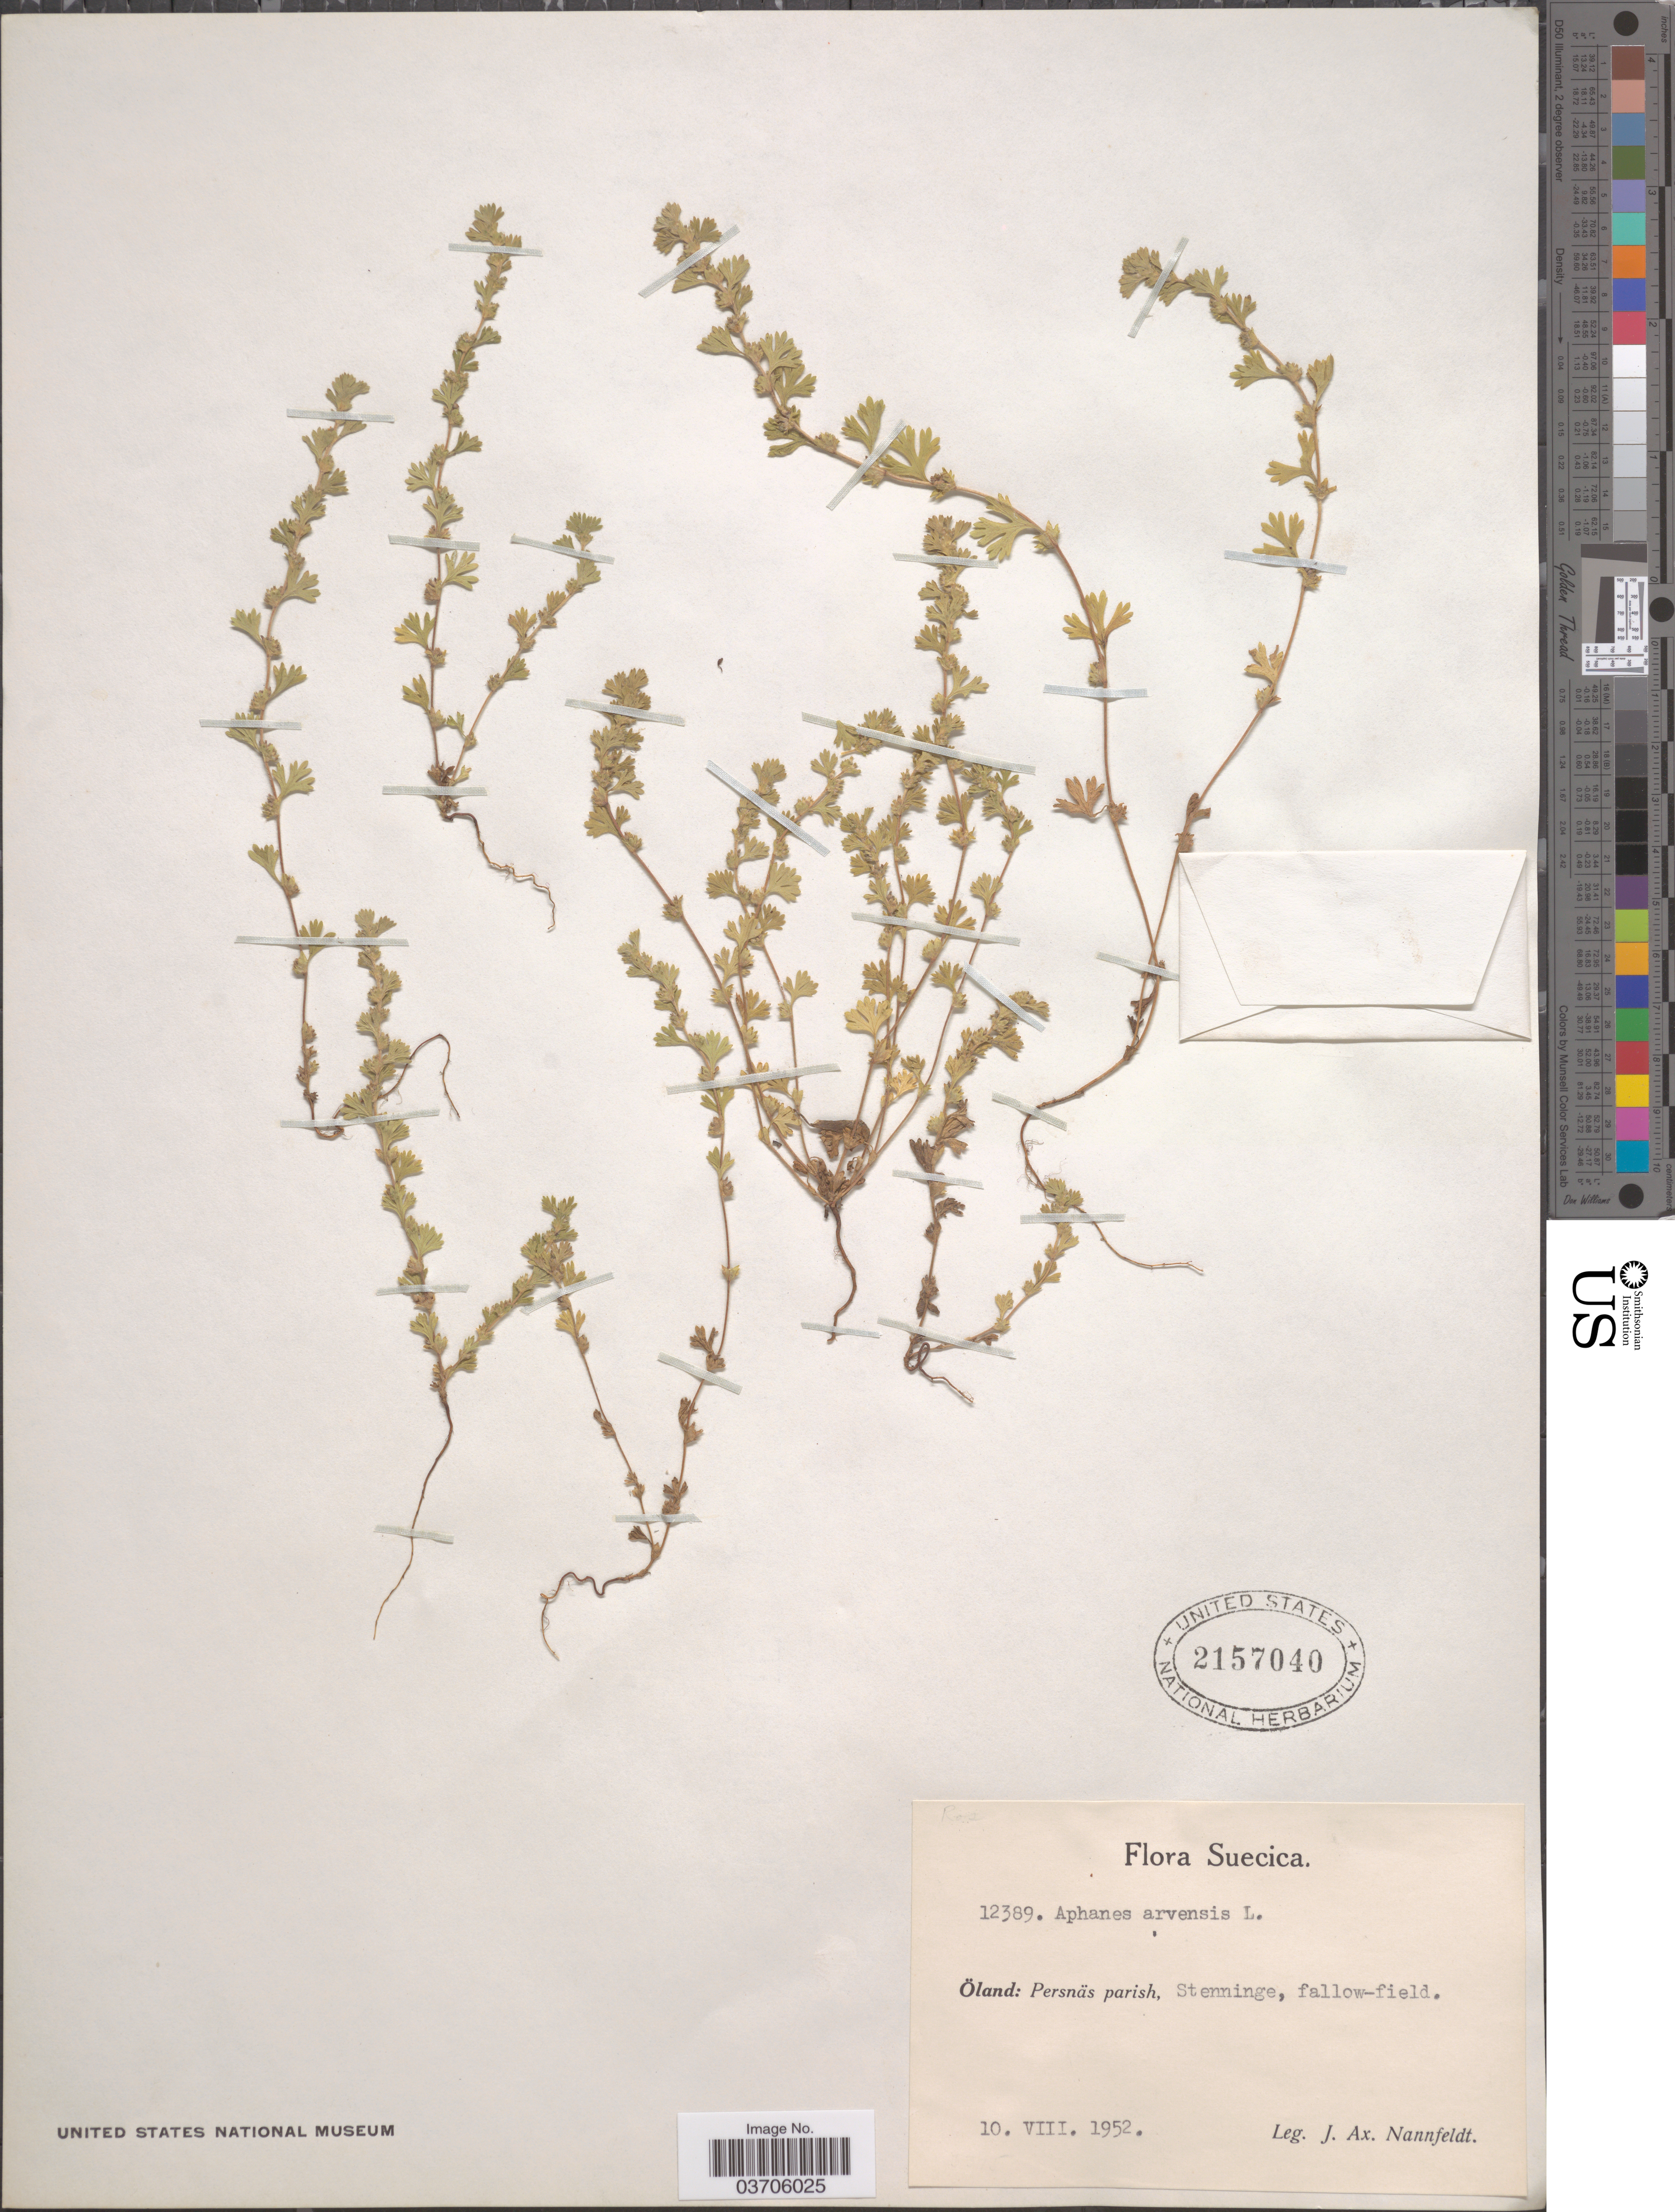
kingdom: Plantae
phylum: Tracheophyta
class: Magnoliopsida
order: Rosales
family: Rosaceae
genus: Aphanes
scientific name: Aphanes arvensis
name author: L.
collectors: J. Nannfeldt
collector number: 12389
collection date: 1952-08-10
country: Sweden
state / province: Kalmar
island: Oland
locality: Suecica. Őland: Persnäs parish, Stenninge, fallow-field.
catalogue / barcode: US 2157040